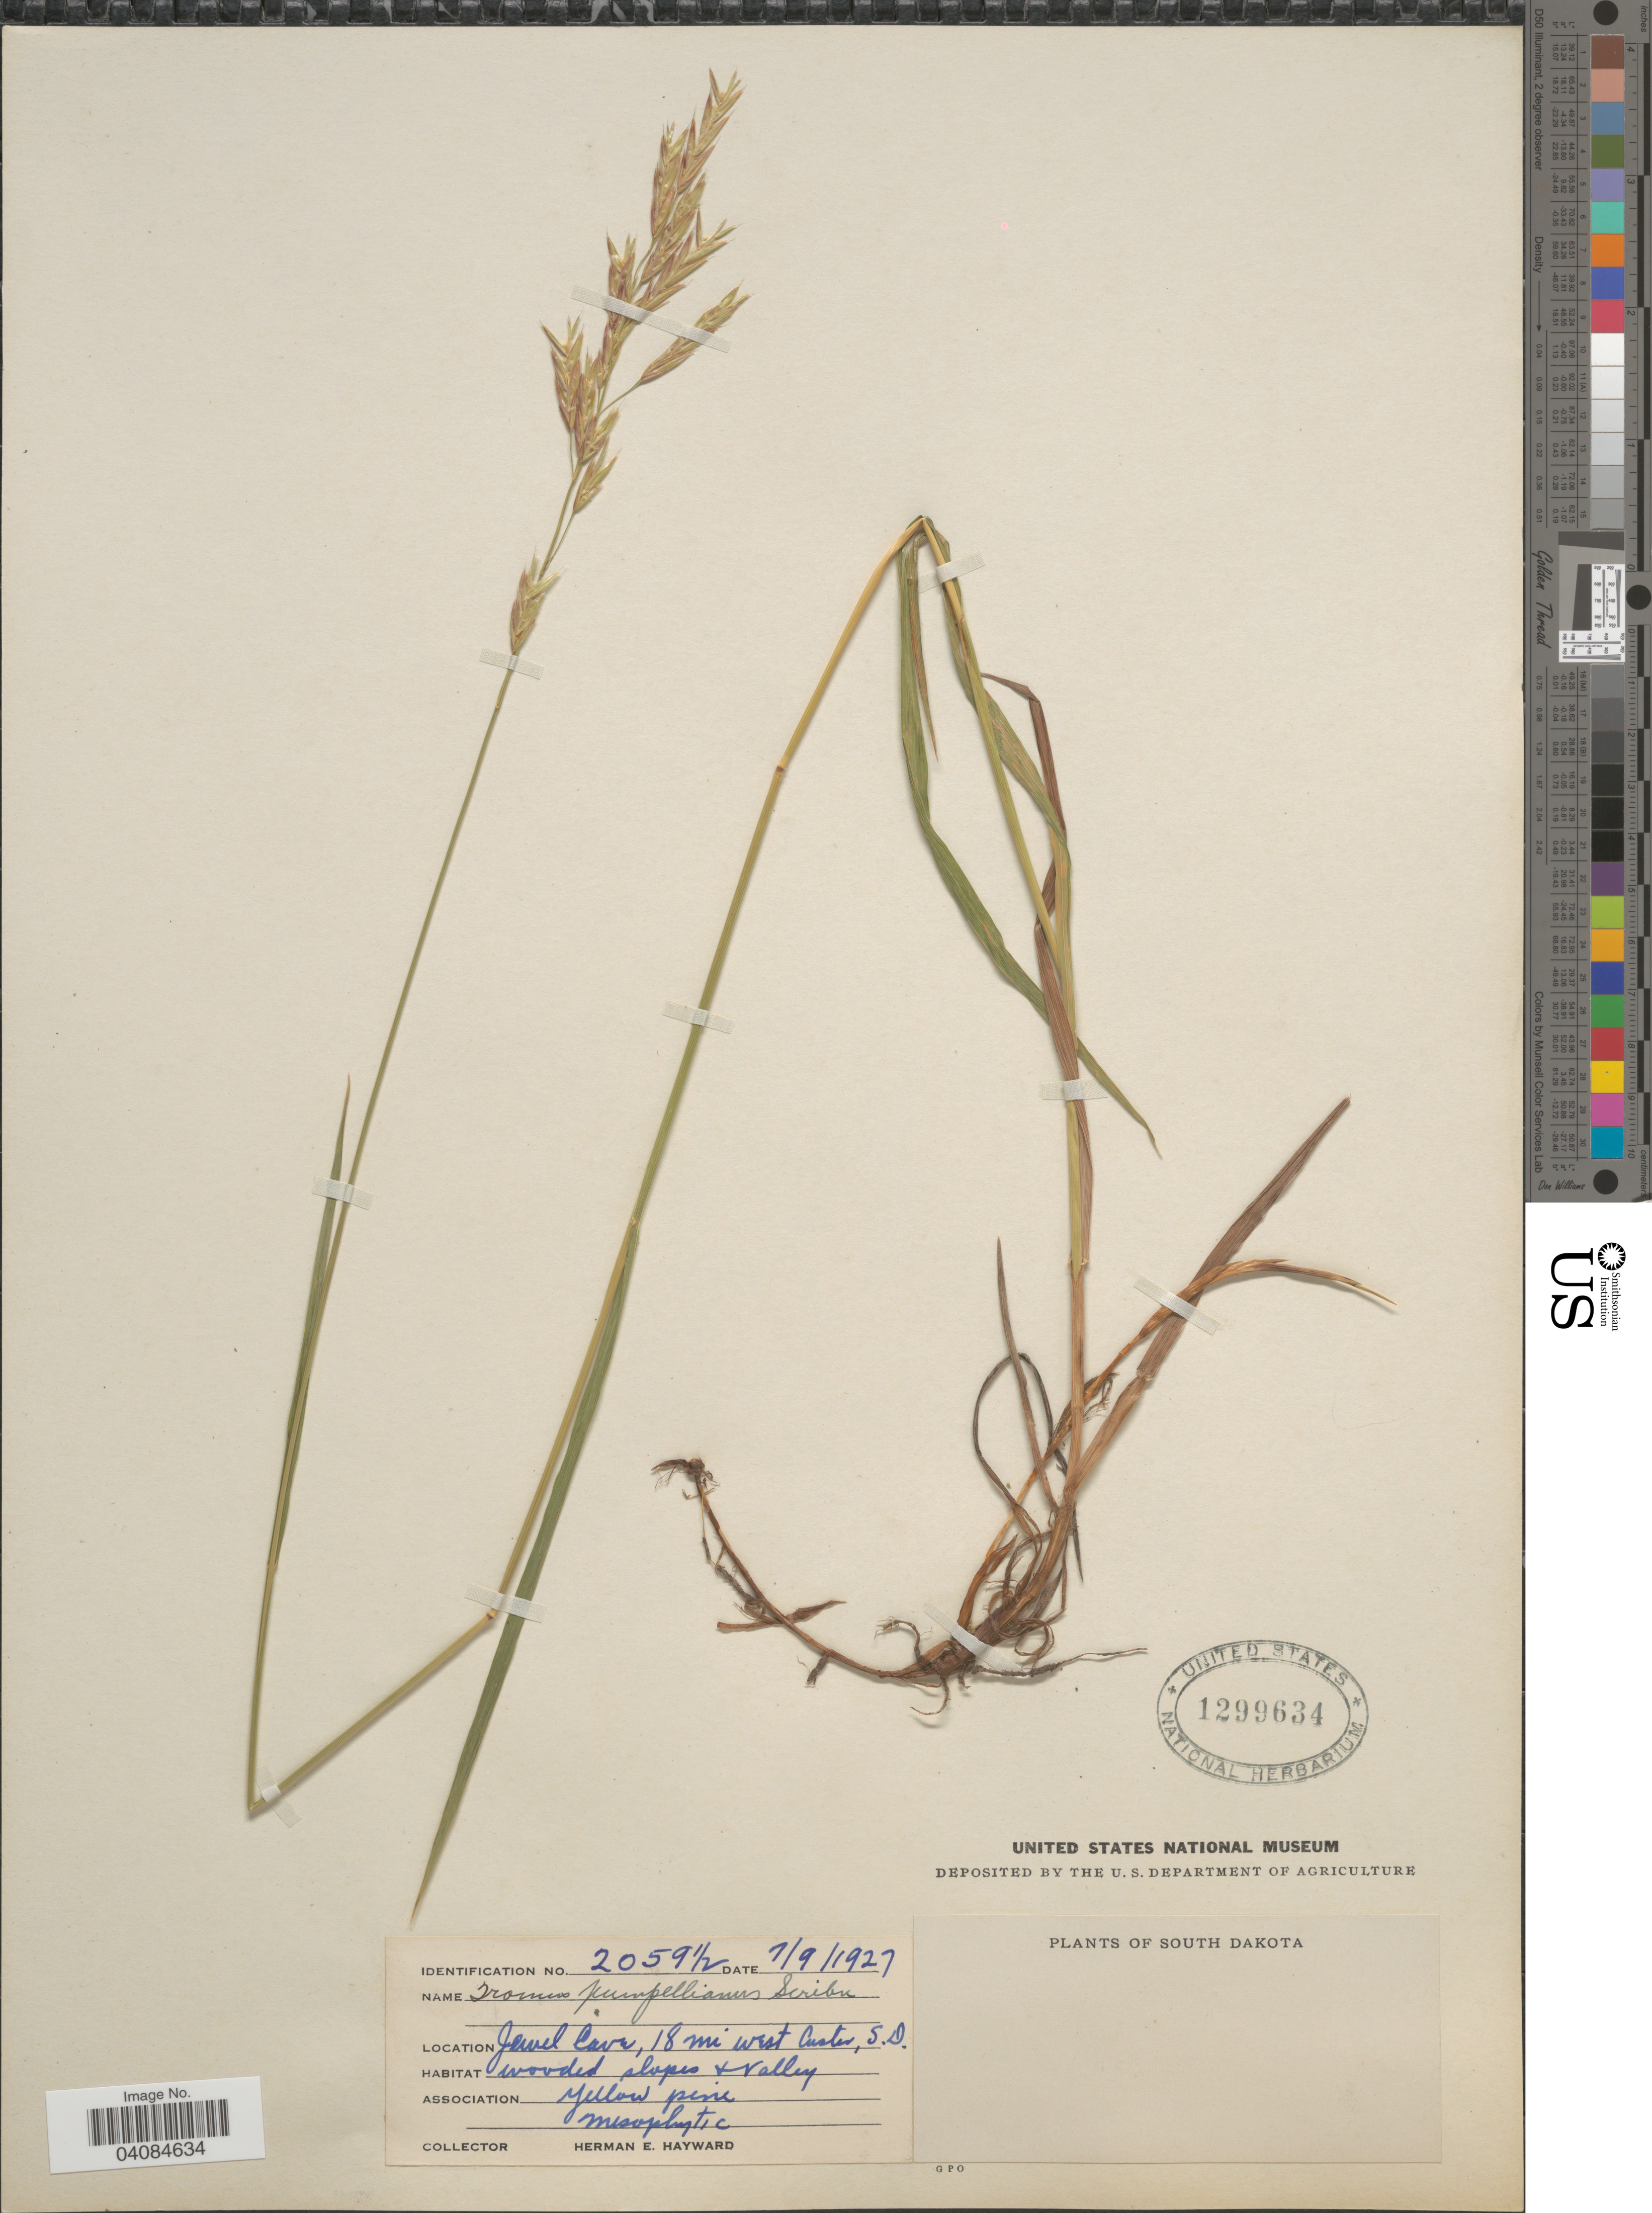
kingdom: Plantae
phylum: Tracheophyta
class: Liliopsida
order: Poales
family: Poaceae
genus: Bromus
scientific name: Bromus pumpellianus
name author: Scribn.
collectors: H. Hayward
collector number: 2059½?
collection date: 1927-07-09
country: United States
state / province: South Dakota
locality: Jewel Cave, 18 mi west Custer.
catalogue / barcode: US 1299634